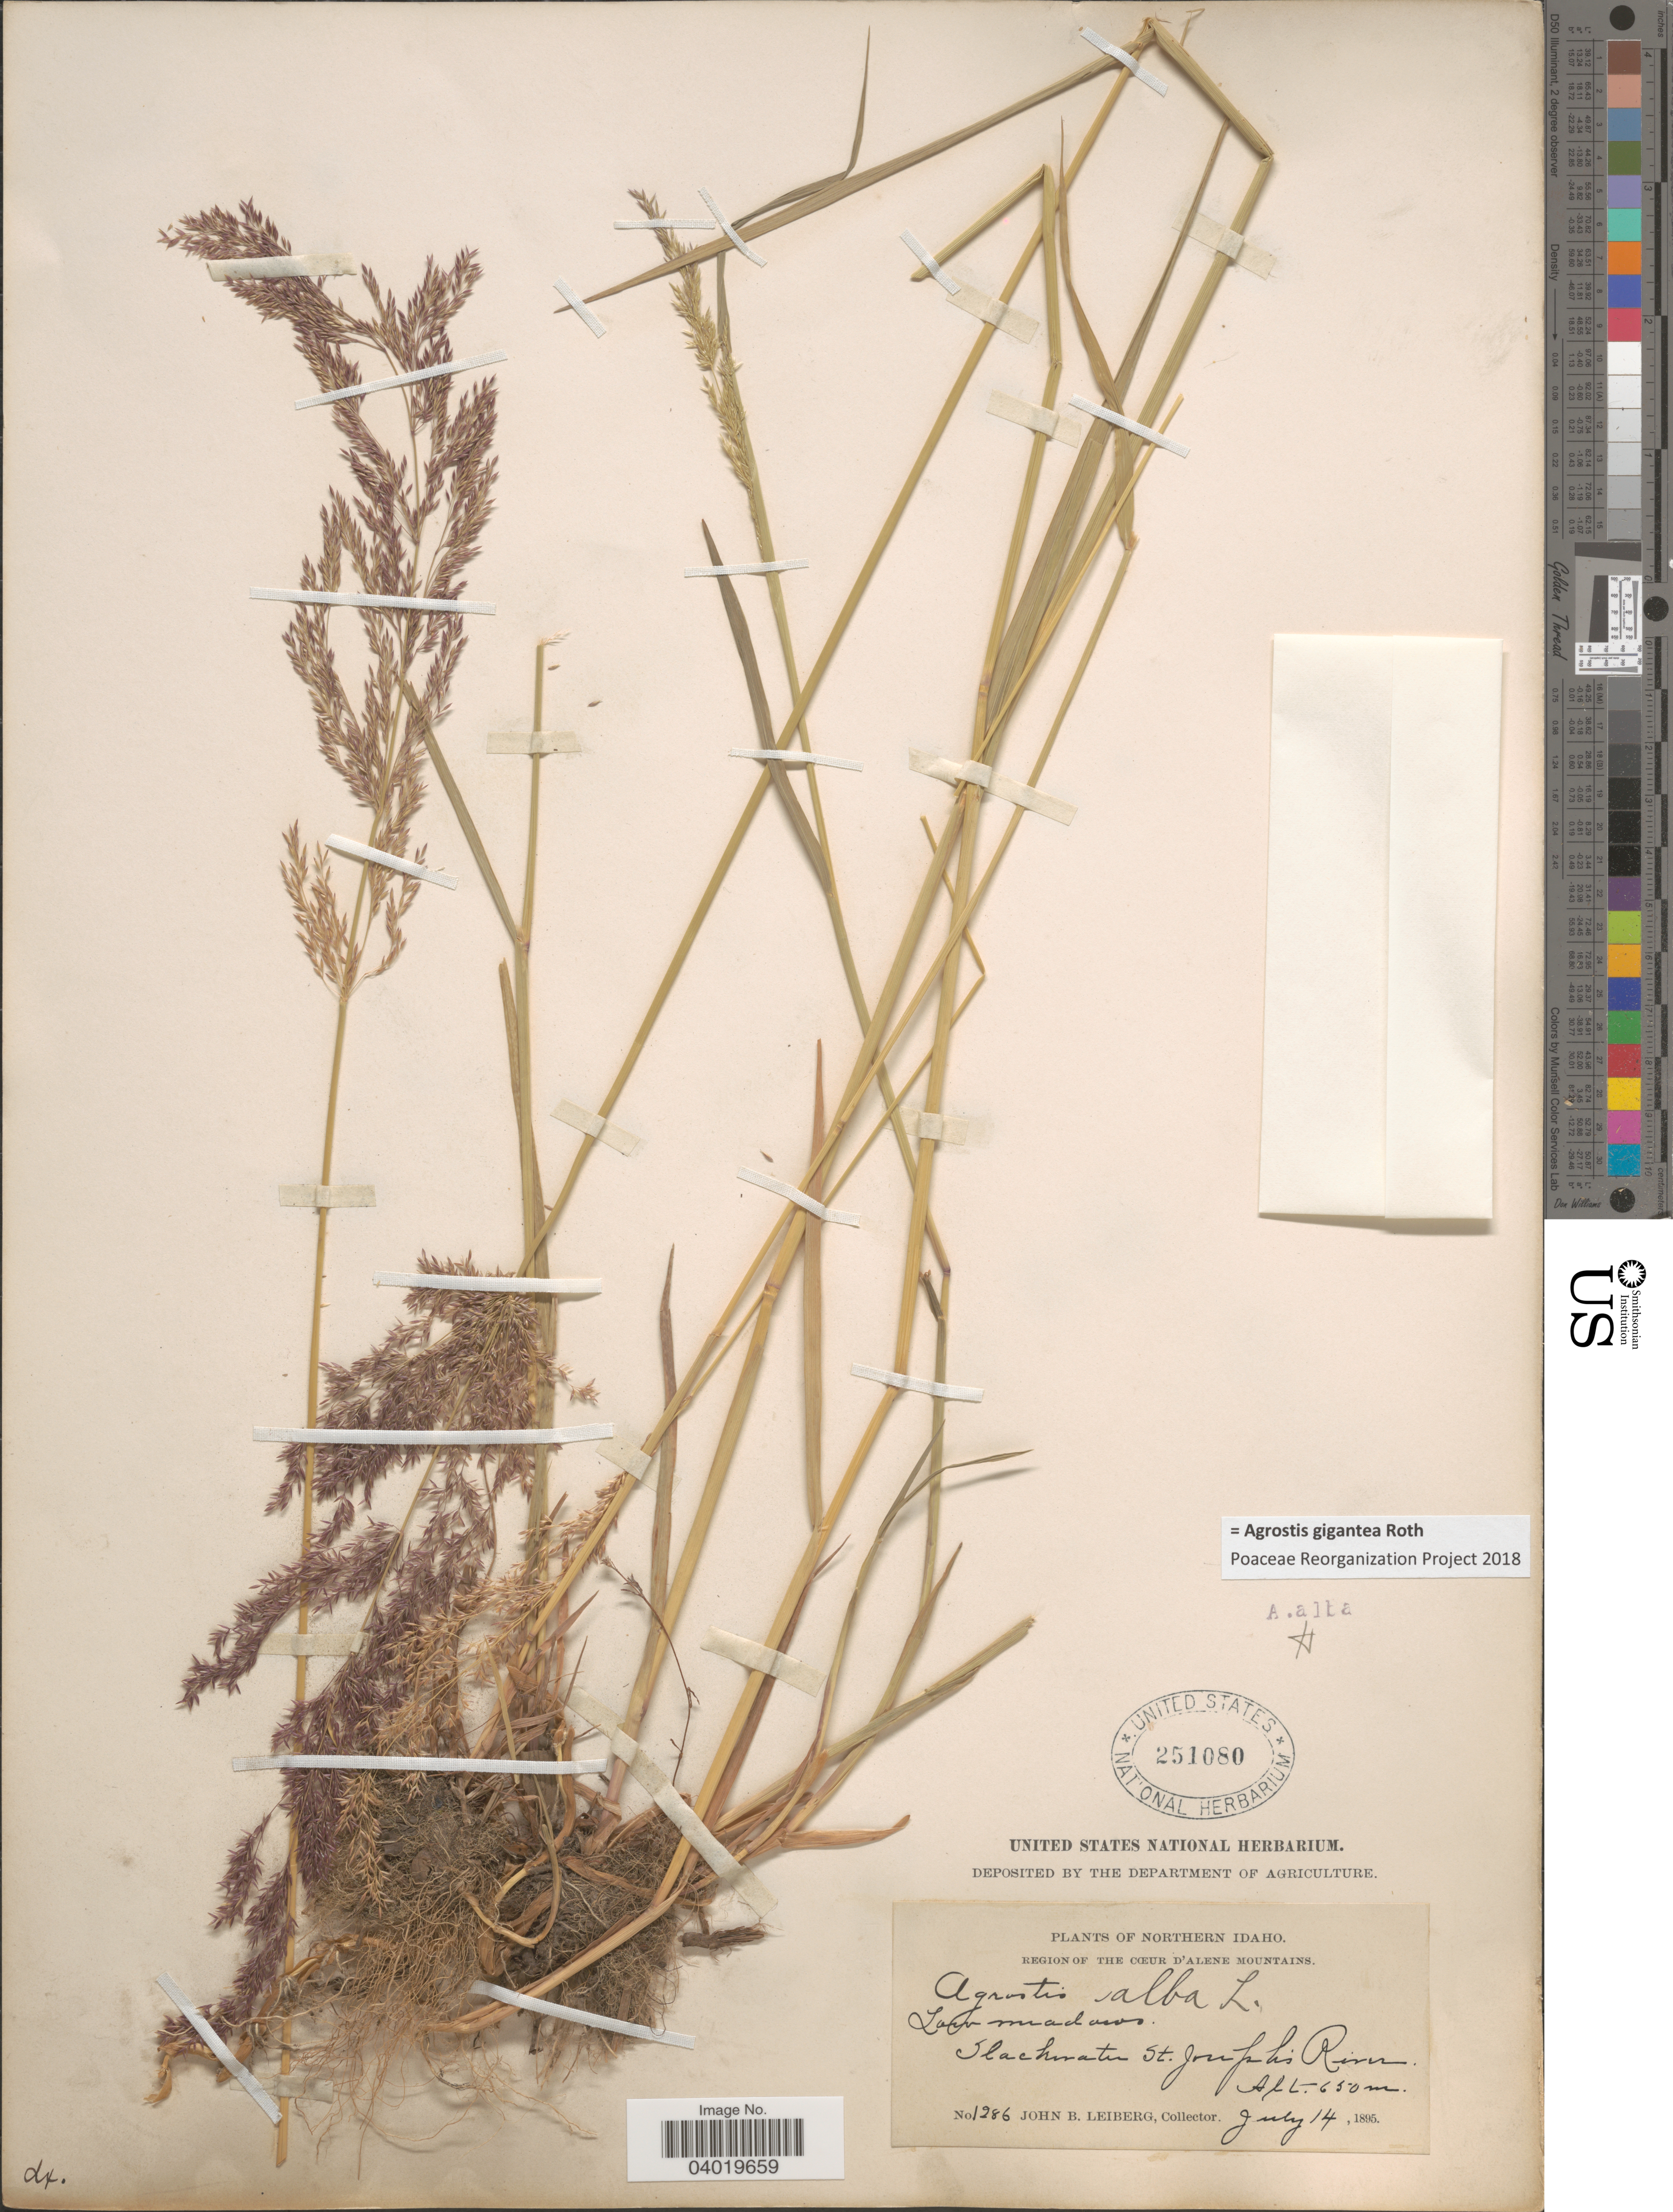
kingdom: Plantae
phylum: Tracheophyta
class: Liliopsida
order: Poales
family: Poaceae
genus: Agrostis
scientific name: Agrostis gigantea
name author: Roth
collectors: J. B. Leiberg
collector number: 1286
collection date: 1895-07-14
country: United States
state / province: Idaho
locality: Northern Idaho. Region of the Cœur d'Alene Mountains. Slackwater St. Joseph's River.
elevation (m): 650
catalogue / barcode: US 251080